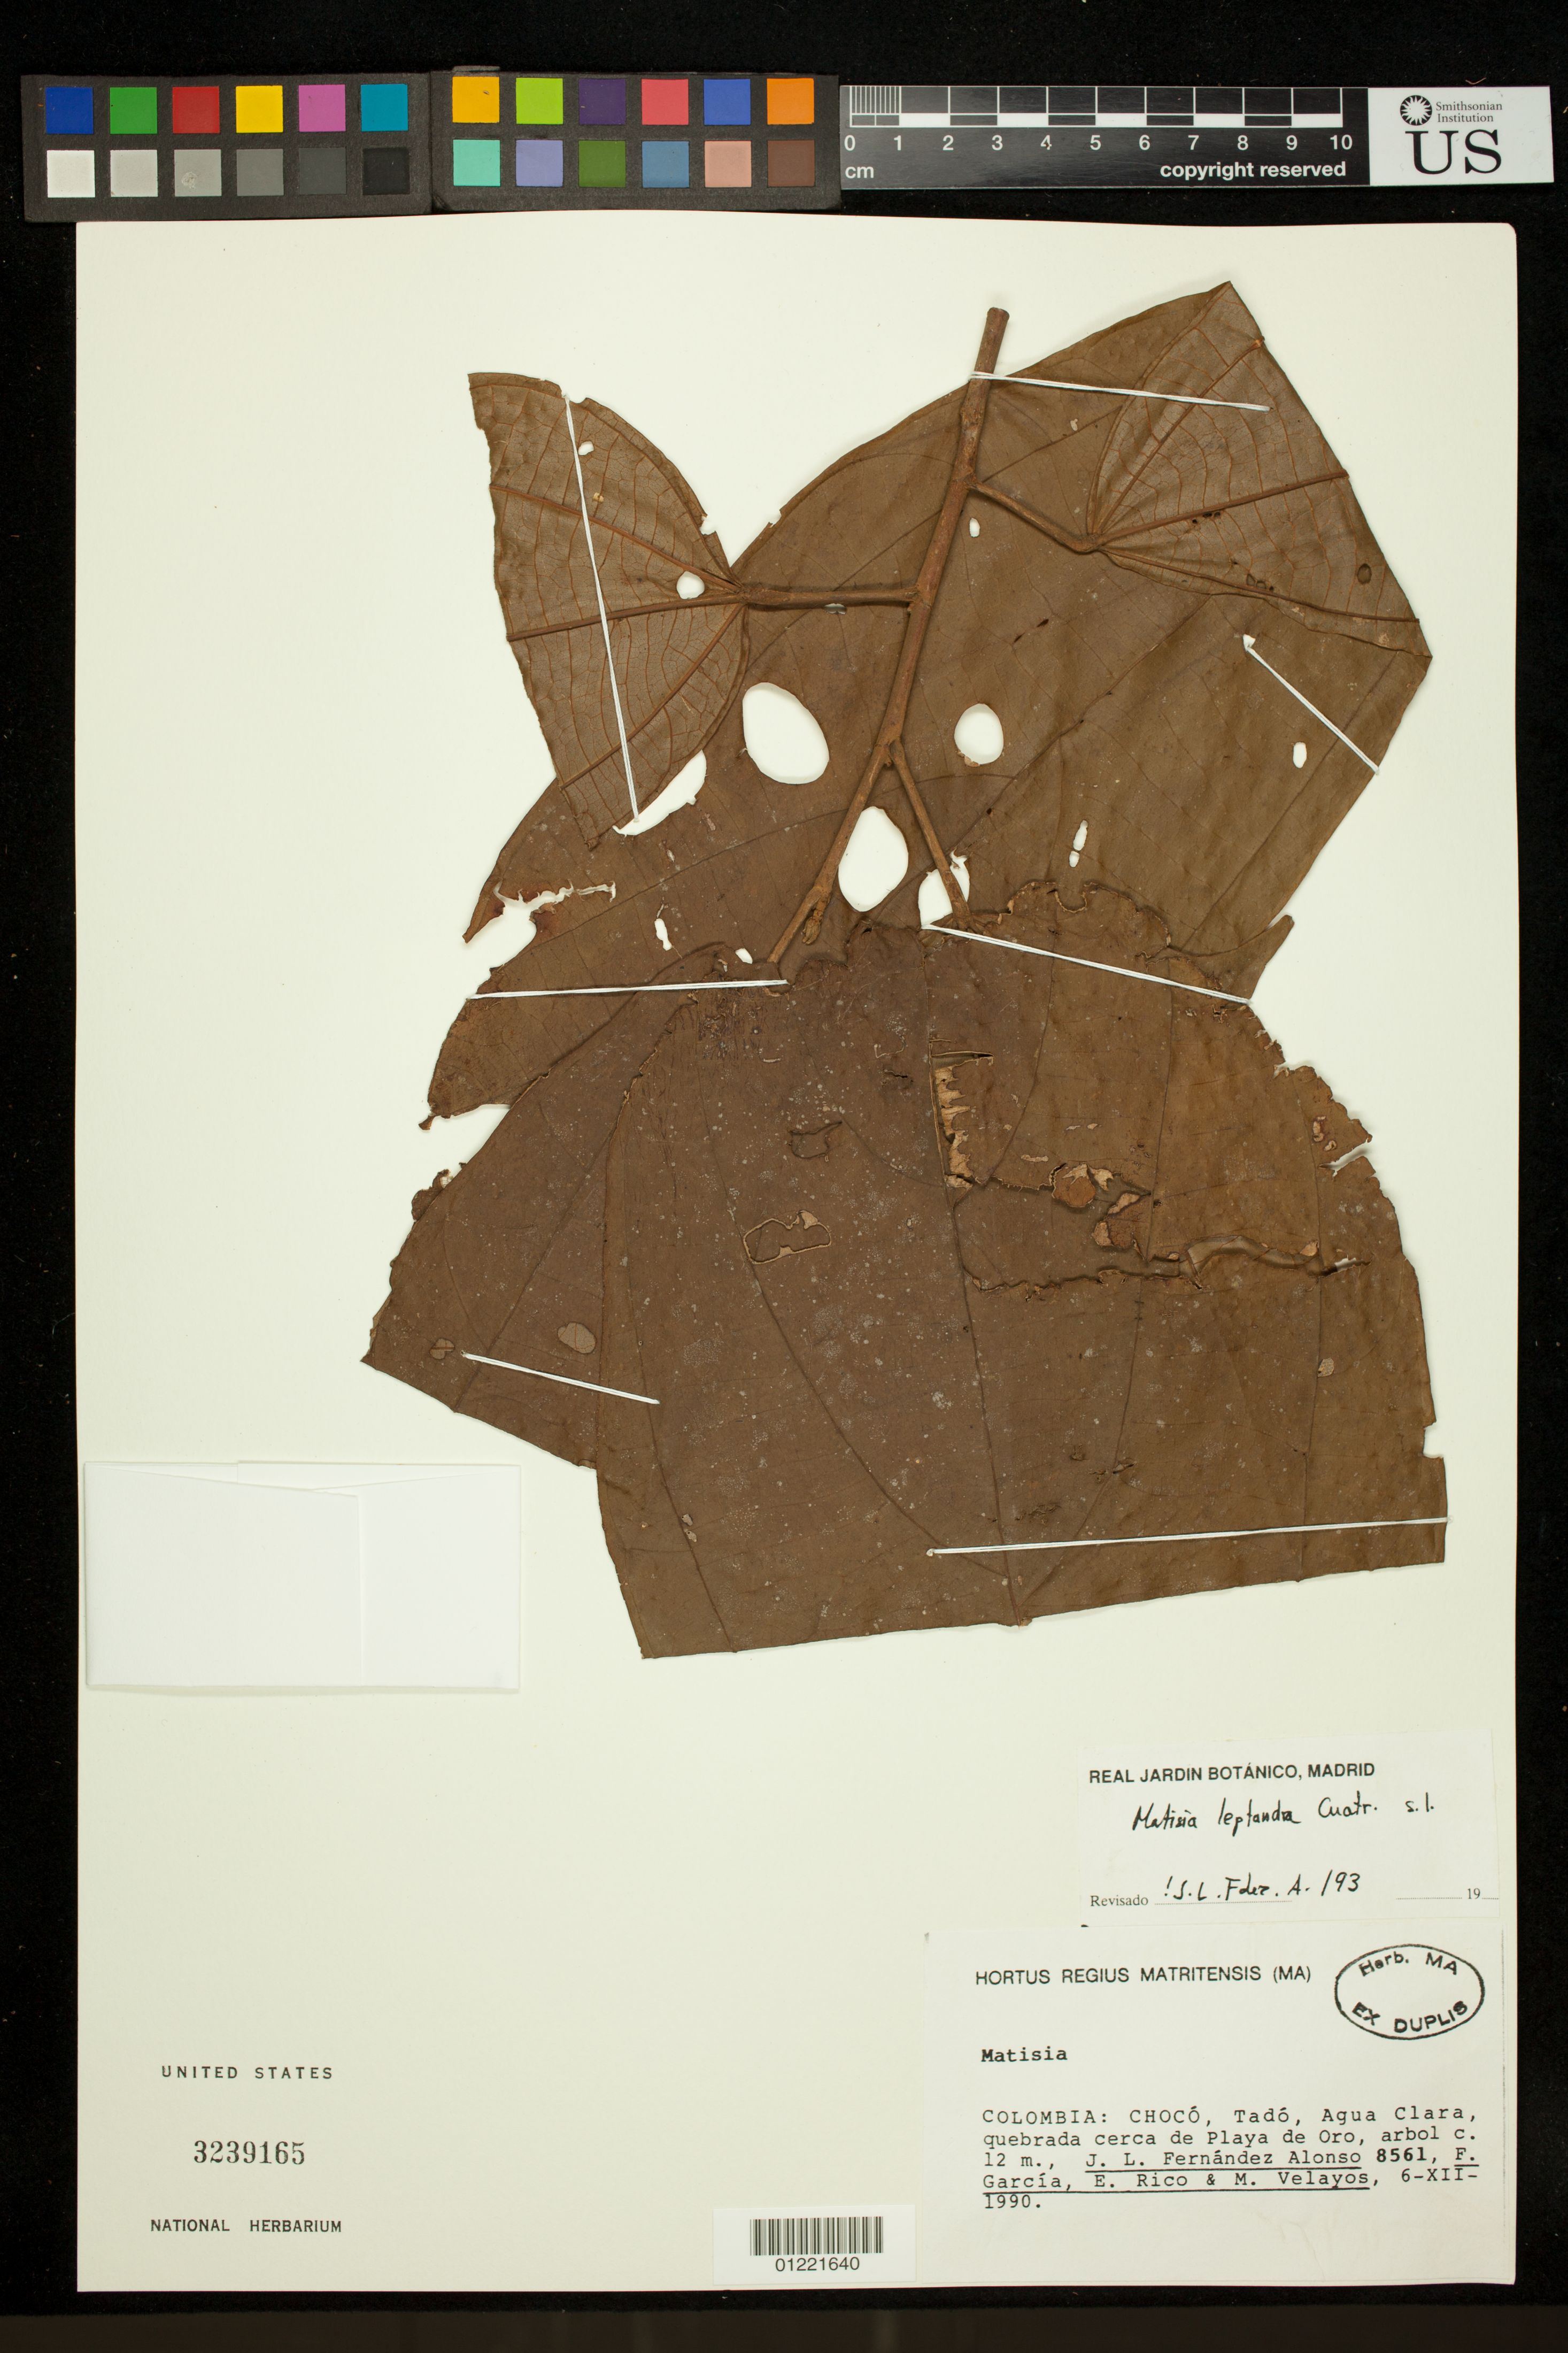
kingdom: Plantae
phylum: Tracheophyta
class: Magnoliopsida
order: Malvales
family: Malvaceae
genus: Matisia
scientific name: Matisia leptandra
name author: (Cuatrec.) Cuatrec.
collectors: J. L. Fernández-Alonso, F. Garcia, E. Rico & M. Velayos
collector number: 8561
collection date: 1990-12-06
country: Colombia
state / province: Choco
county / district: Tadó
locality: Agua Clara, quebrada cerca de Playa de Oro.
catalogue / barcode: US 3239165